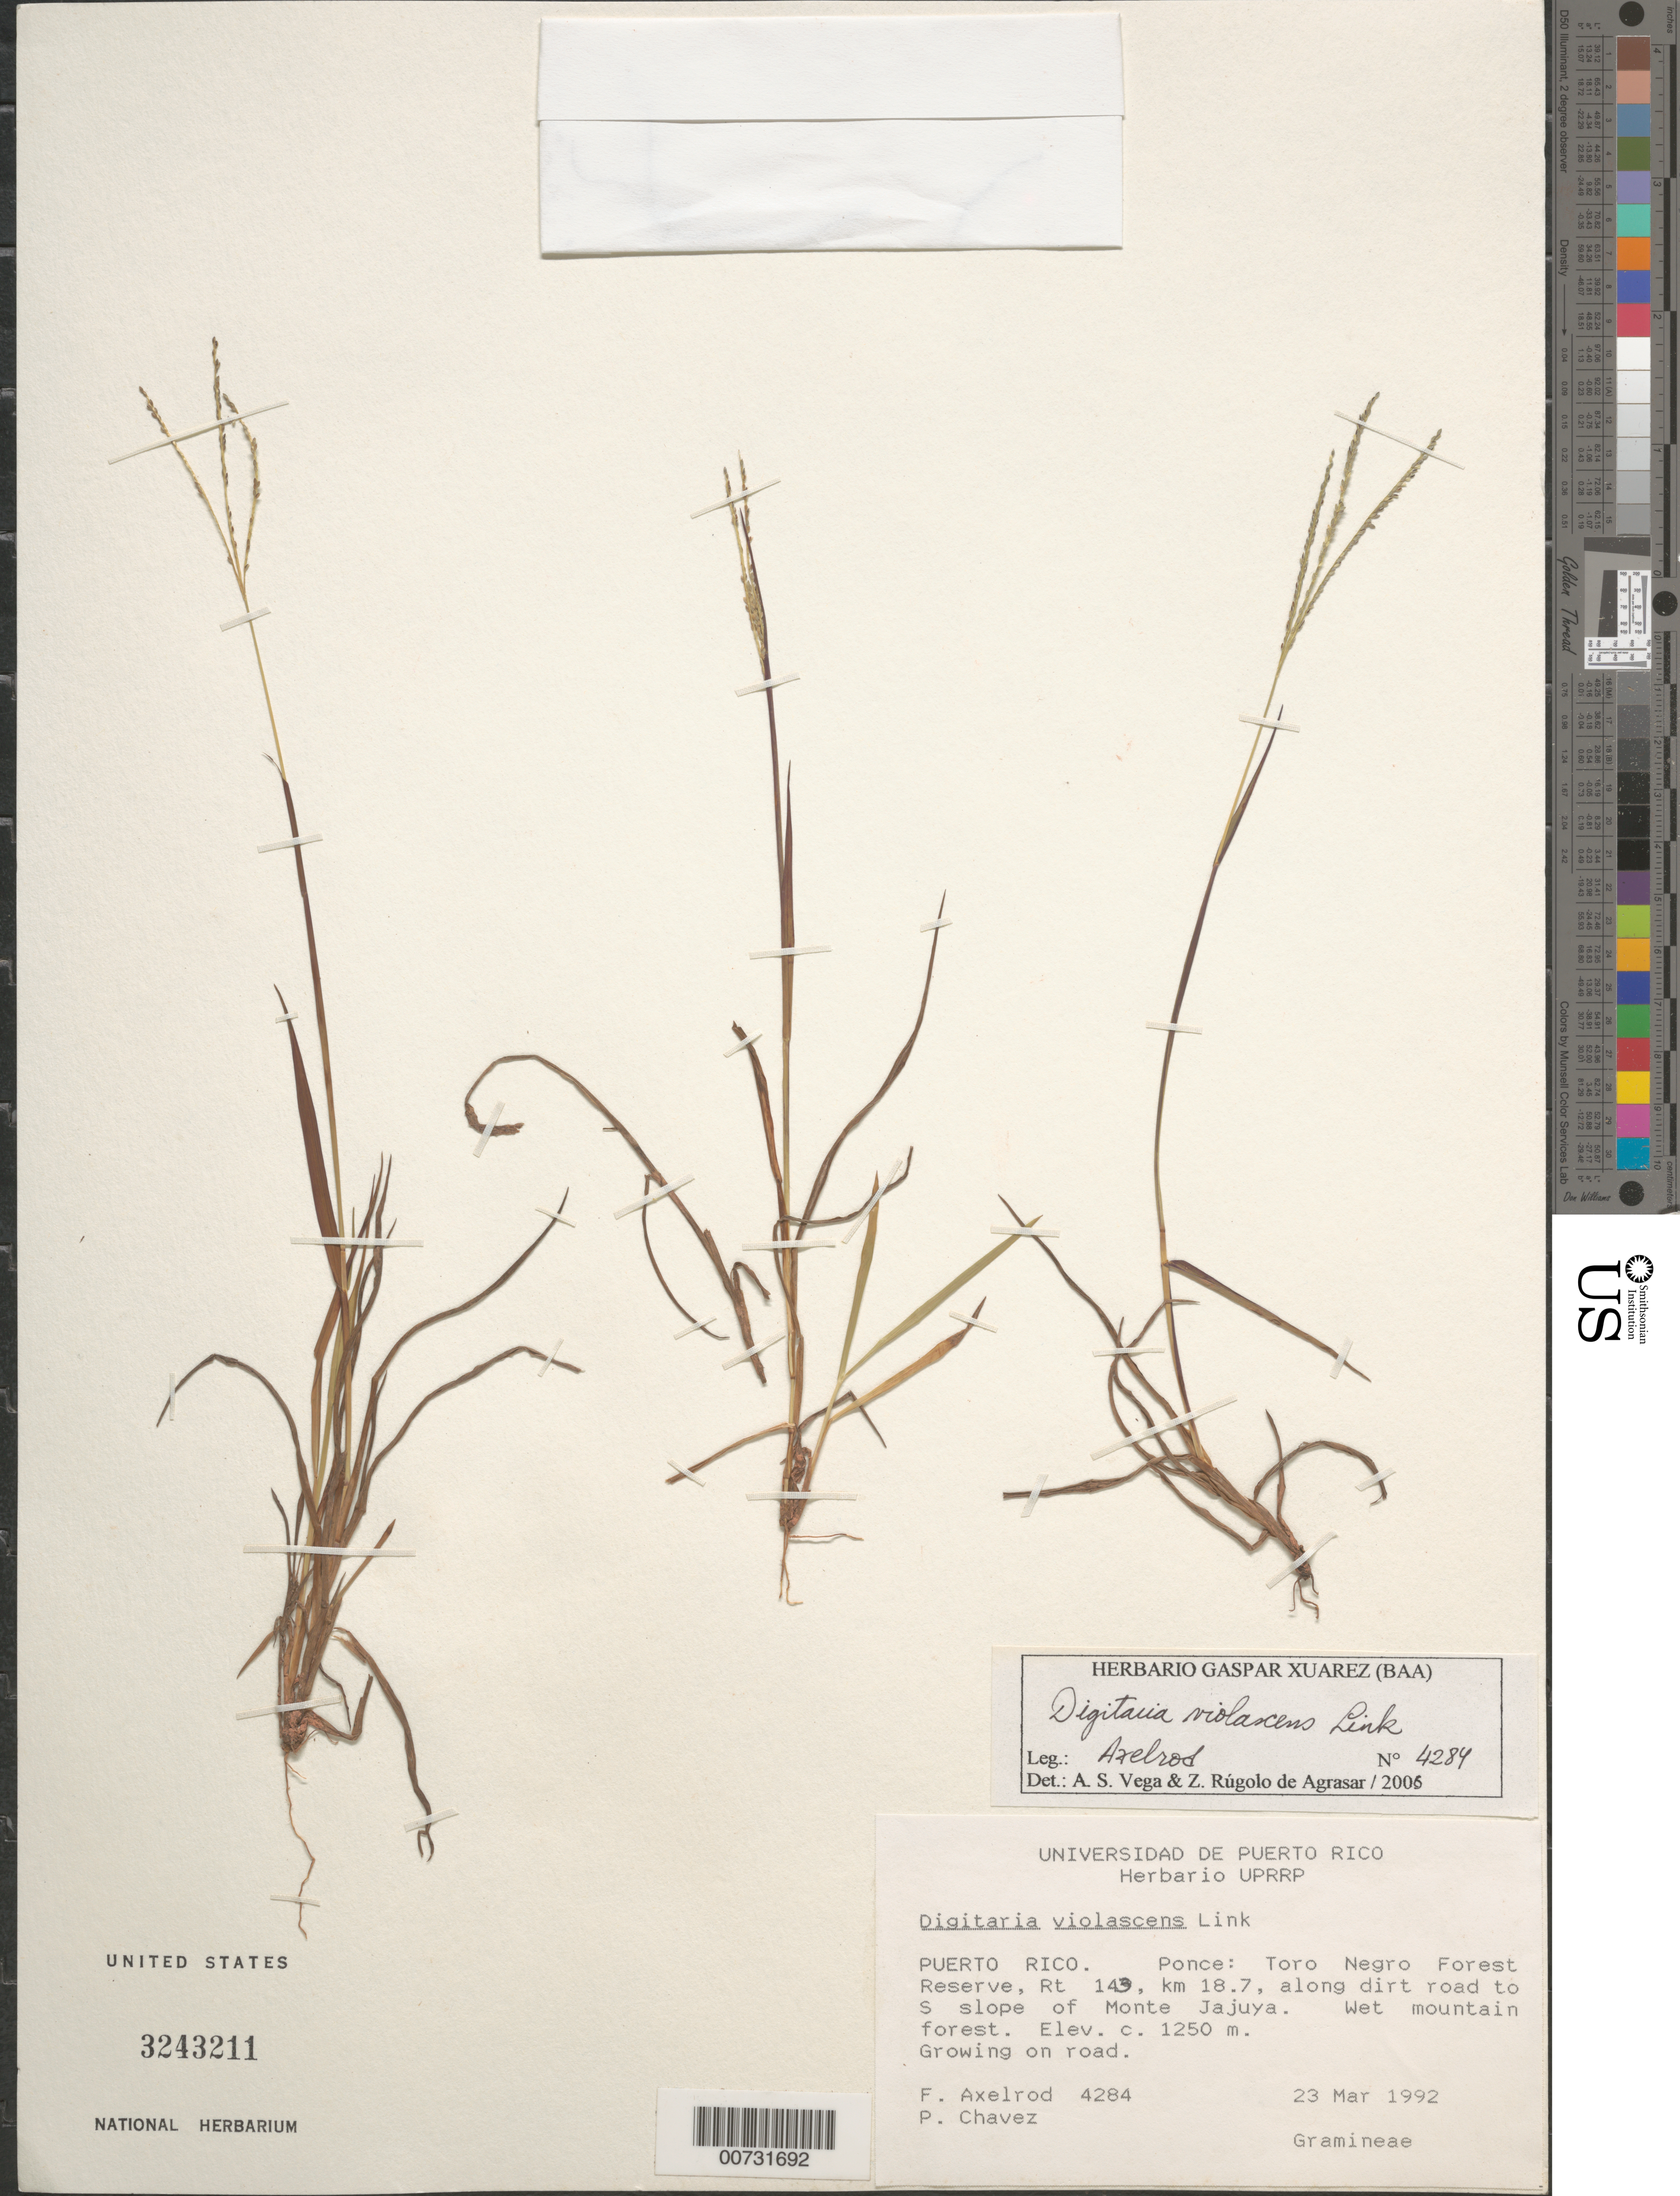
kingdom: Plantae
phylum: Tracheophyta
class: Liliopsida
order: Poales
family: Poaceae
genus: Digitaria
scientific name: Digitaria violascens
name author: Link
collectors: F. S. Axelrod & P. Chavez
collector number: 4284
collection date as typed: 23 Mar 1992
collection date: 1992-03-23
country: Puerto Rico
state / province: Ponce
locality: Toro Negro Forest Reserve, Rte 143, km 18.7, along dirt road to S slope of Monte Jajuya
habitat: Wet mountain forest, growing on road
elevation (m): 1250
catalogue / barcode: US 3243211